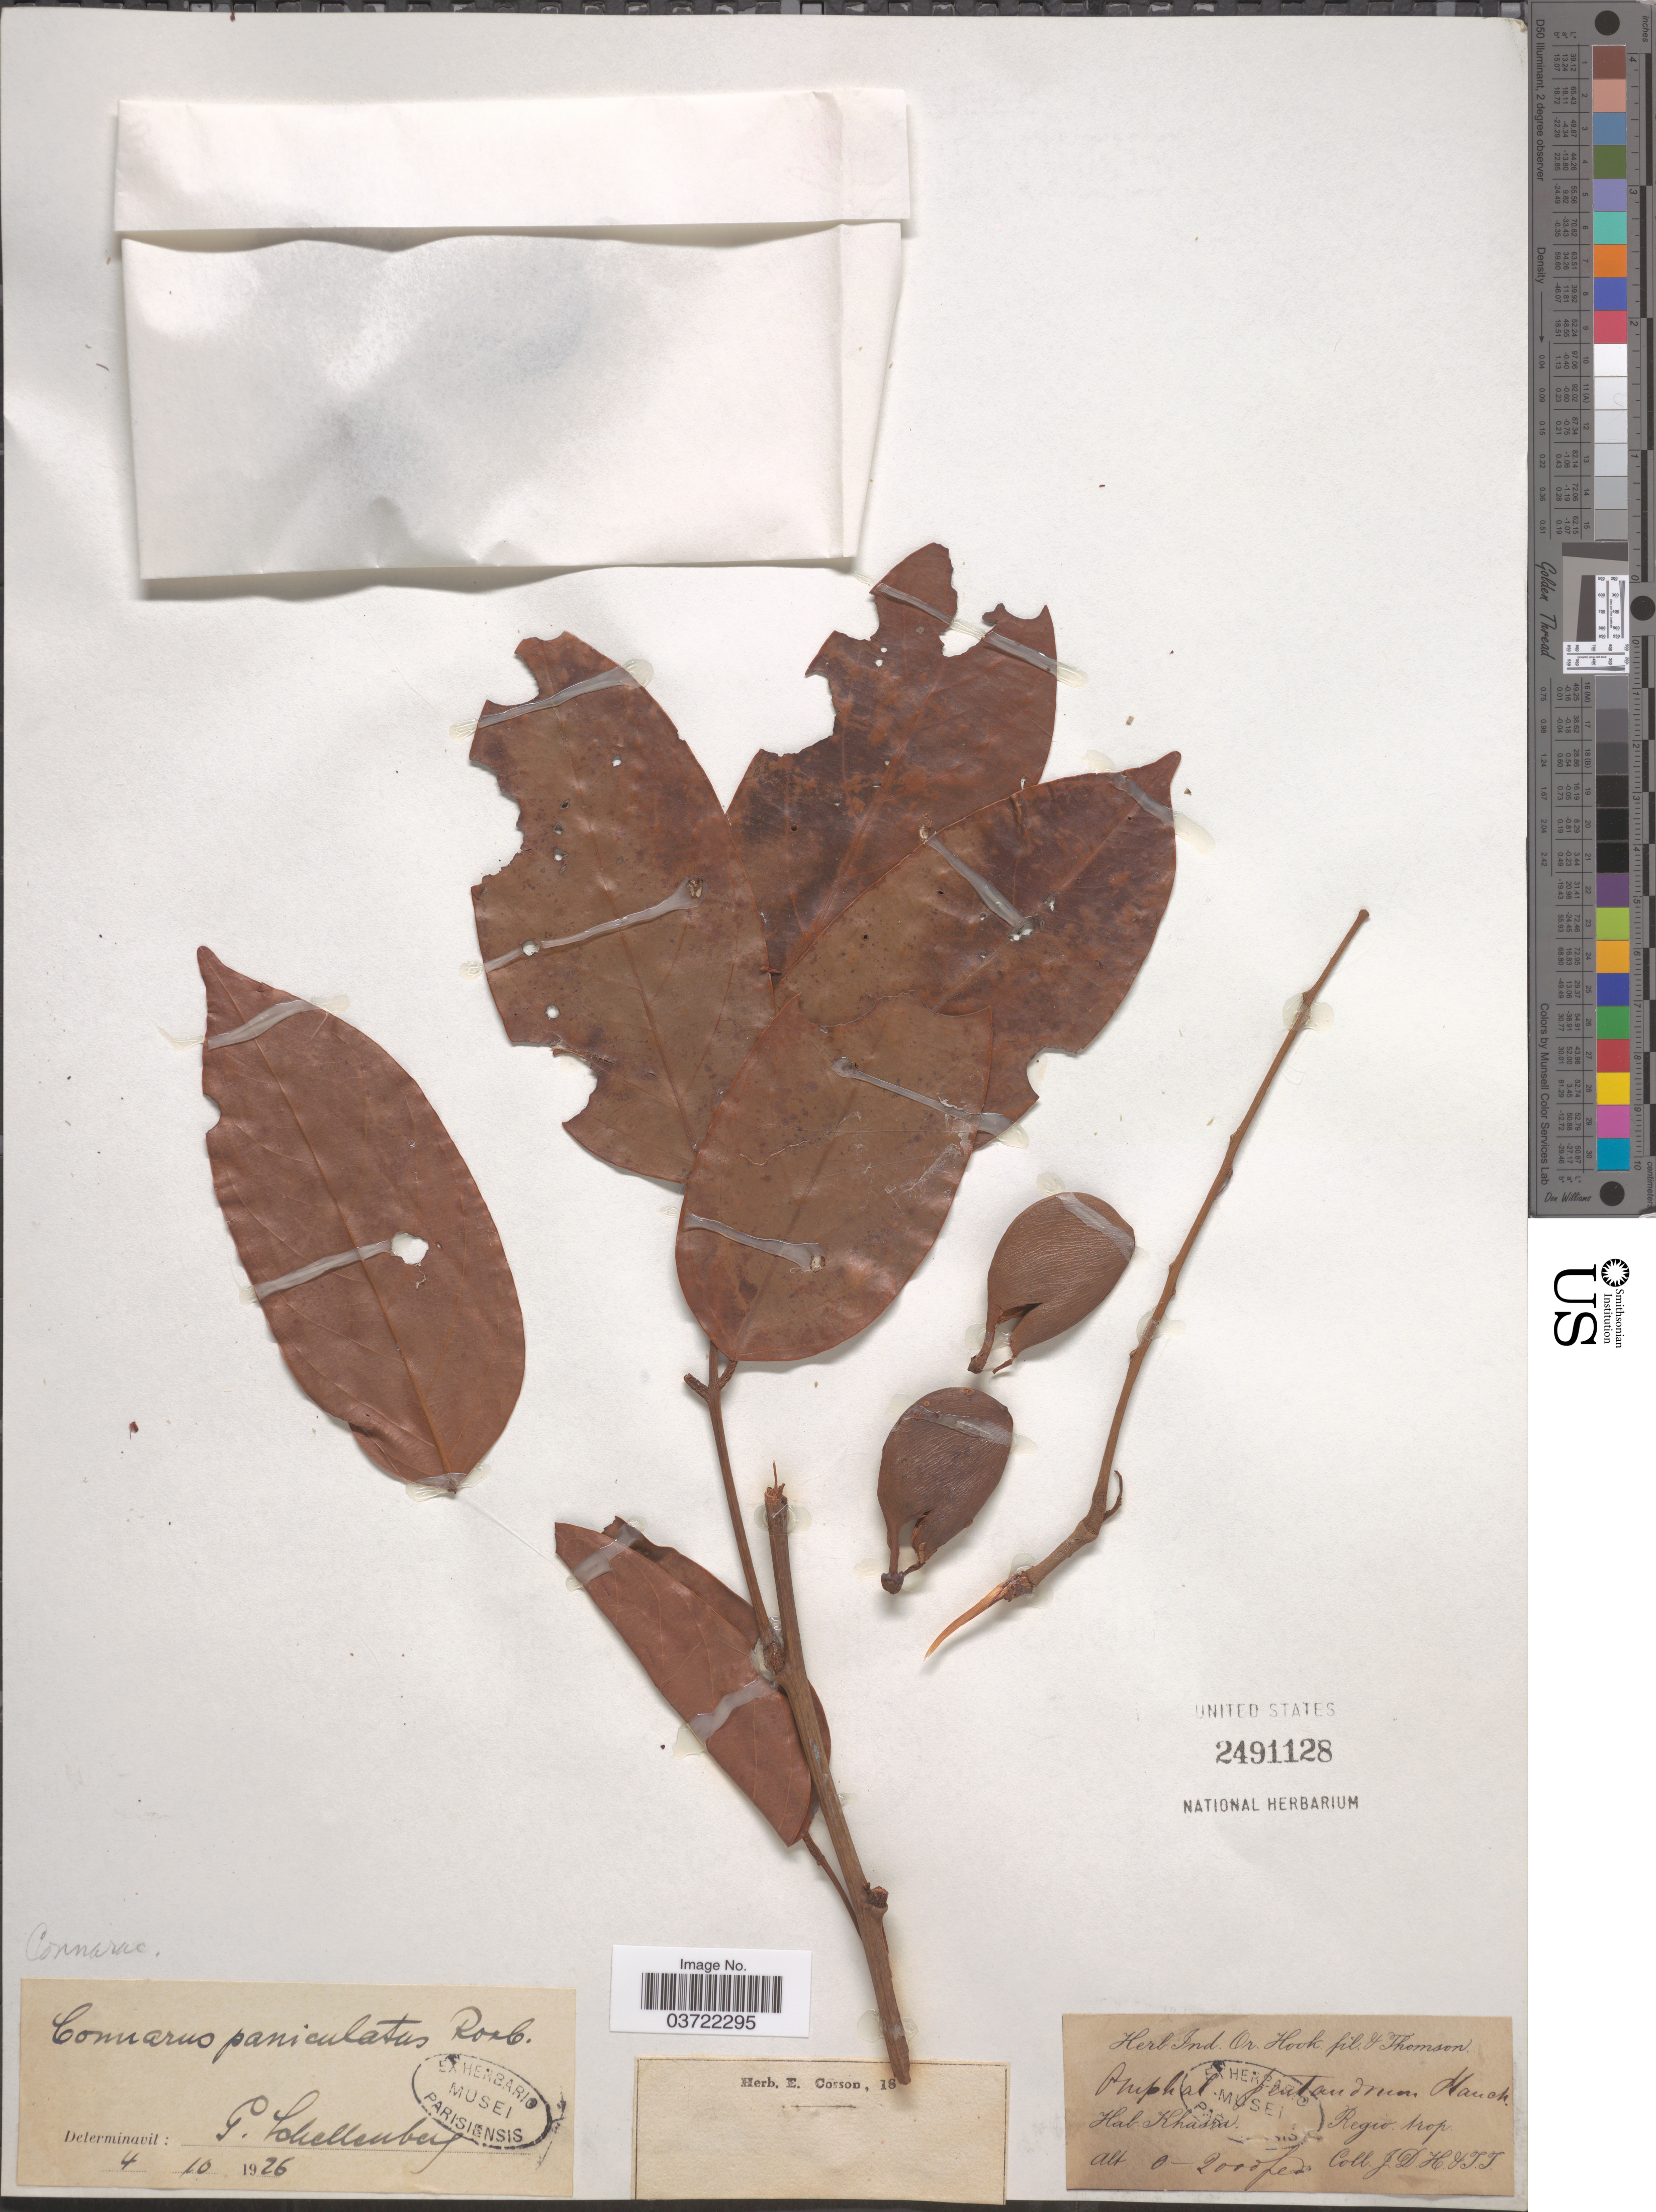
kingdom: Plantae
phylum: Tracheophyta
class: Magnoliopsida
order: Oxalidales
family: Connaraceae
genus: Connarus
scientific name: Connarus paniculatus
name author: Roxb.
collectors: J. D. Hooker & J. Thomson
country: India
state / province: Meghalaya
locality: Khasia. Regio. trop.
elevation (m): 0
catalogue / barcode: US 2491128